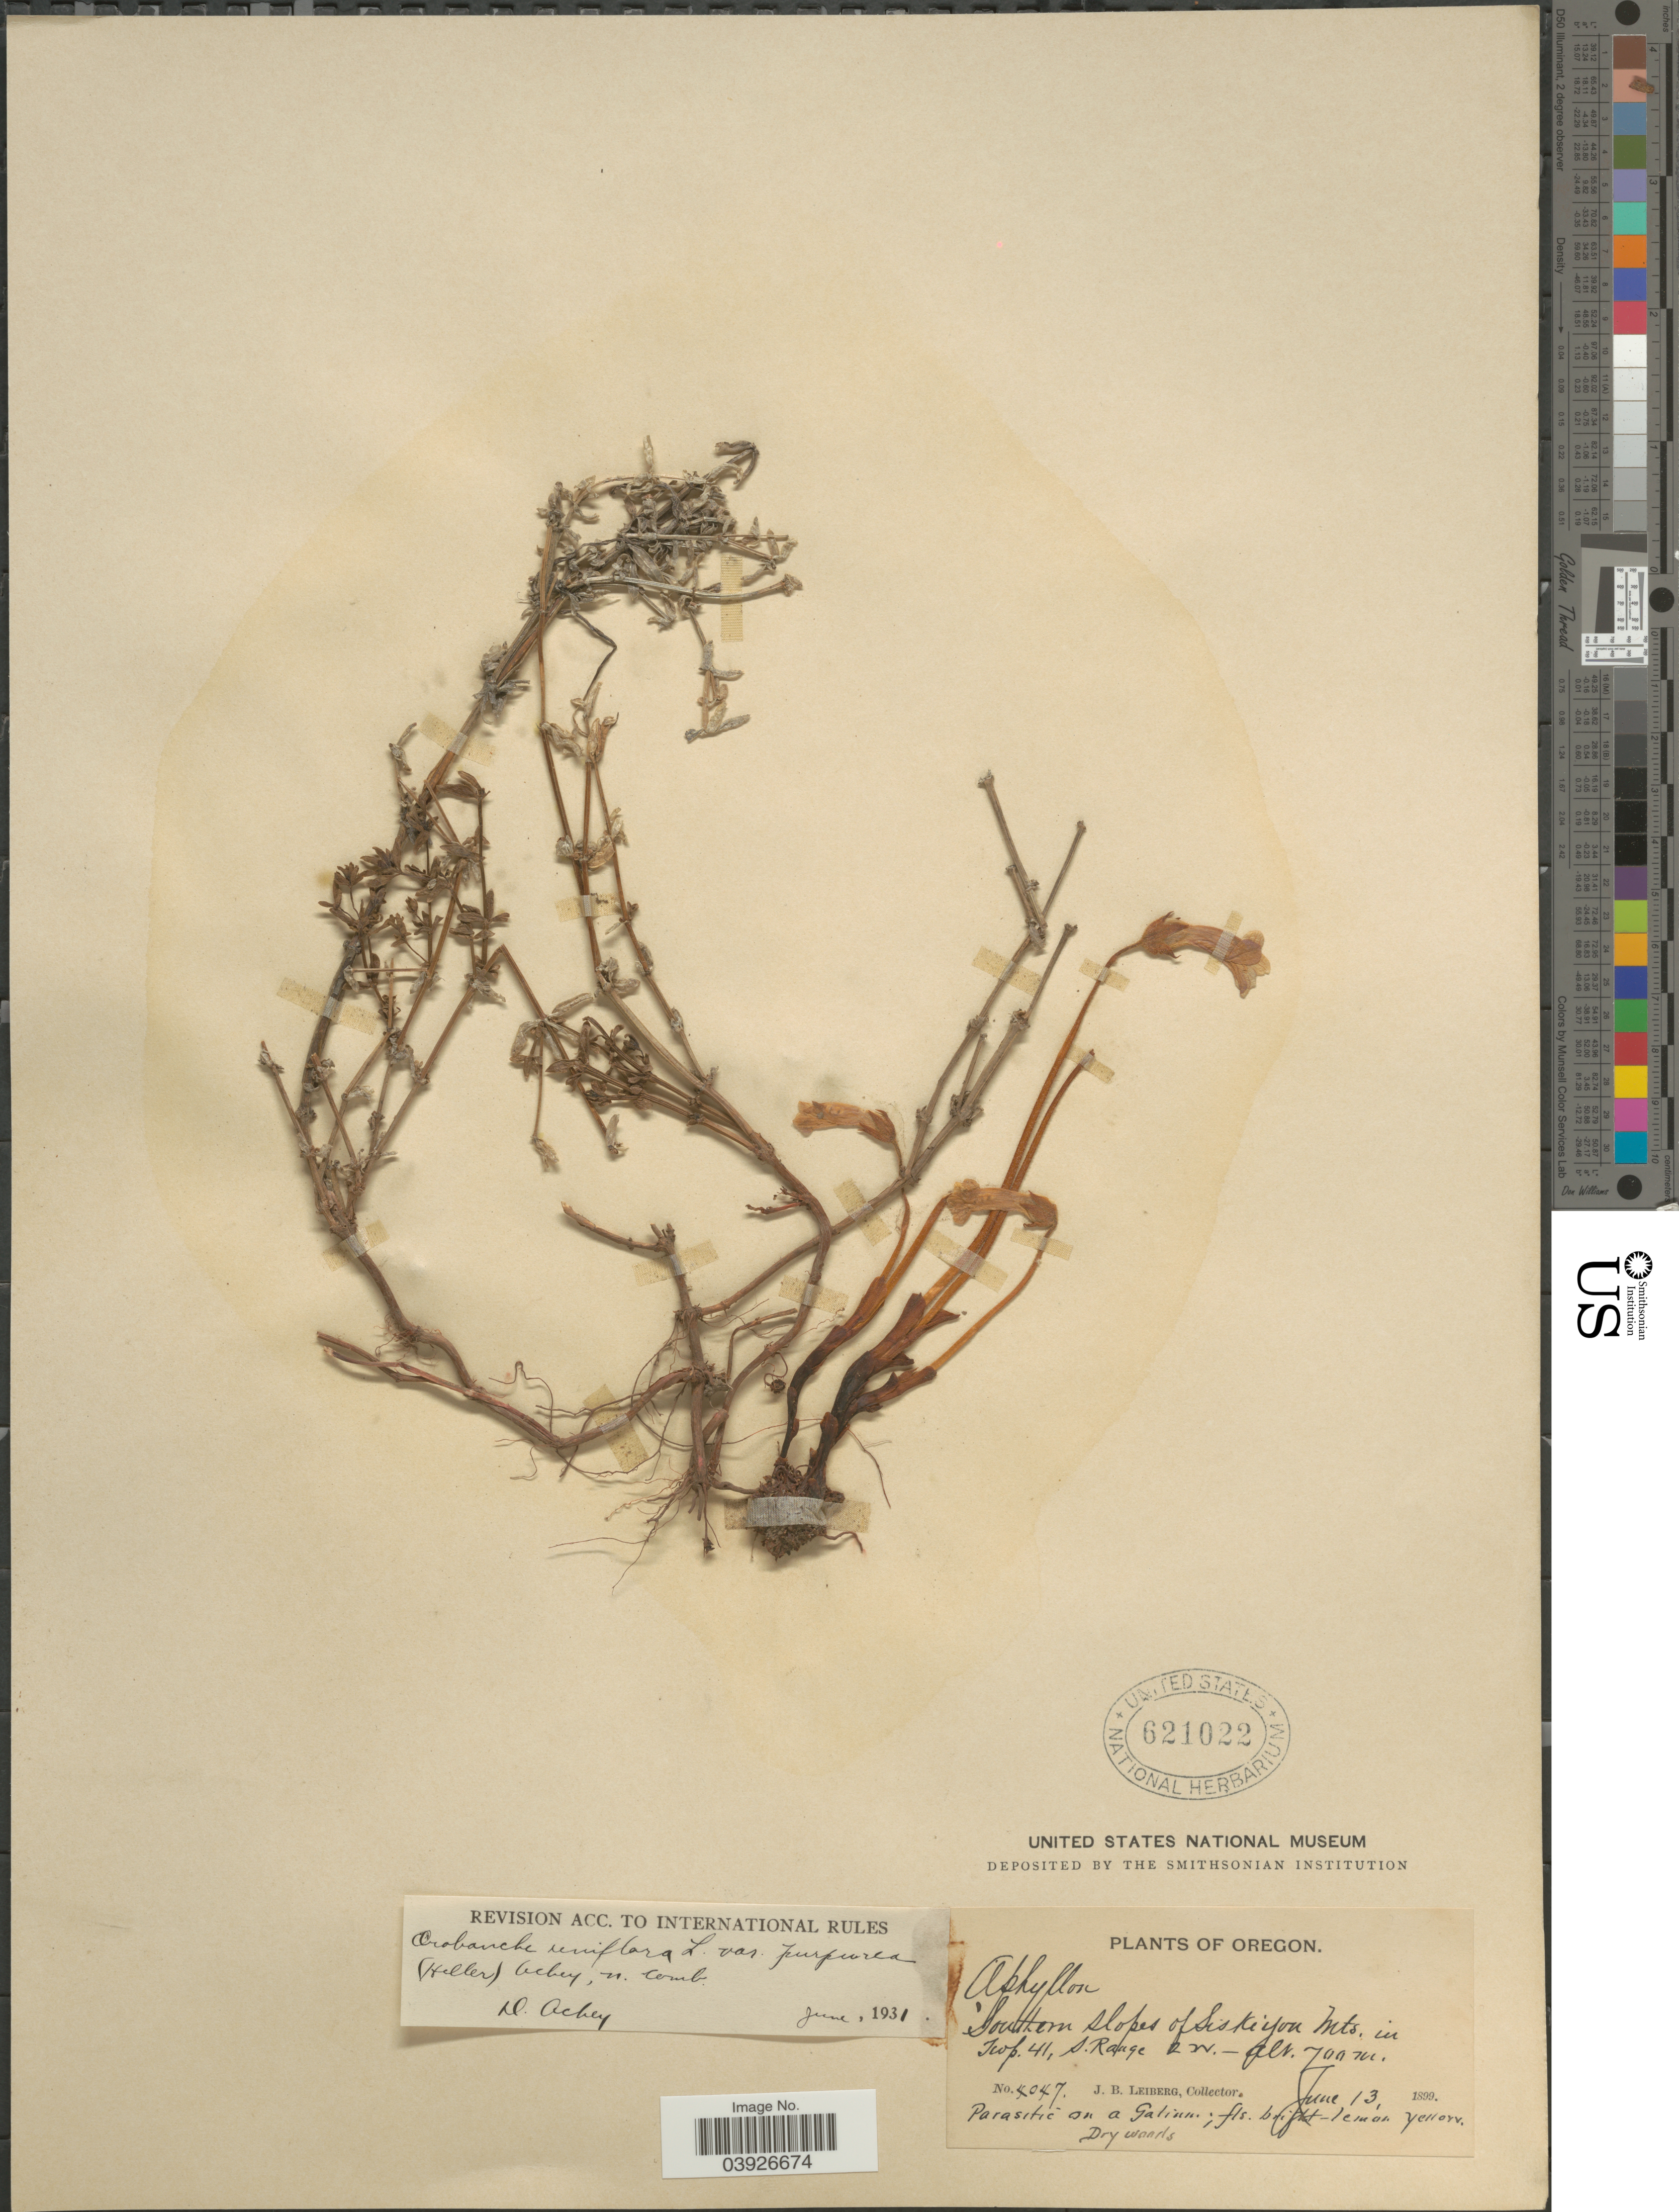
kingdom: Plantae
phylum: Tracheophyta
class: Magnoliopsida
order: Lamiales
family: Orobanchaceae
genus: Aphyllon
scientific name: Aphyllon purpureum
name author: (A. Heller) Holub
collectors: J. B. Leiberg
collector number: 4047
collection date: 1899-06-13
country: United States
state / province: Oregon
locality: Southern slopes of Siskiyou Mts. in Twp. 41, S. Range 2 W.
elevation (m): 700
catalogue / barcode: US 621022